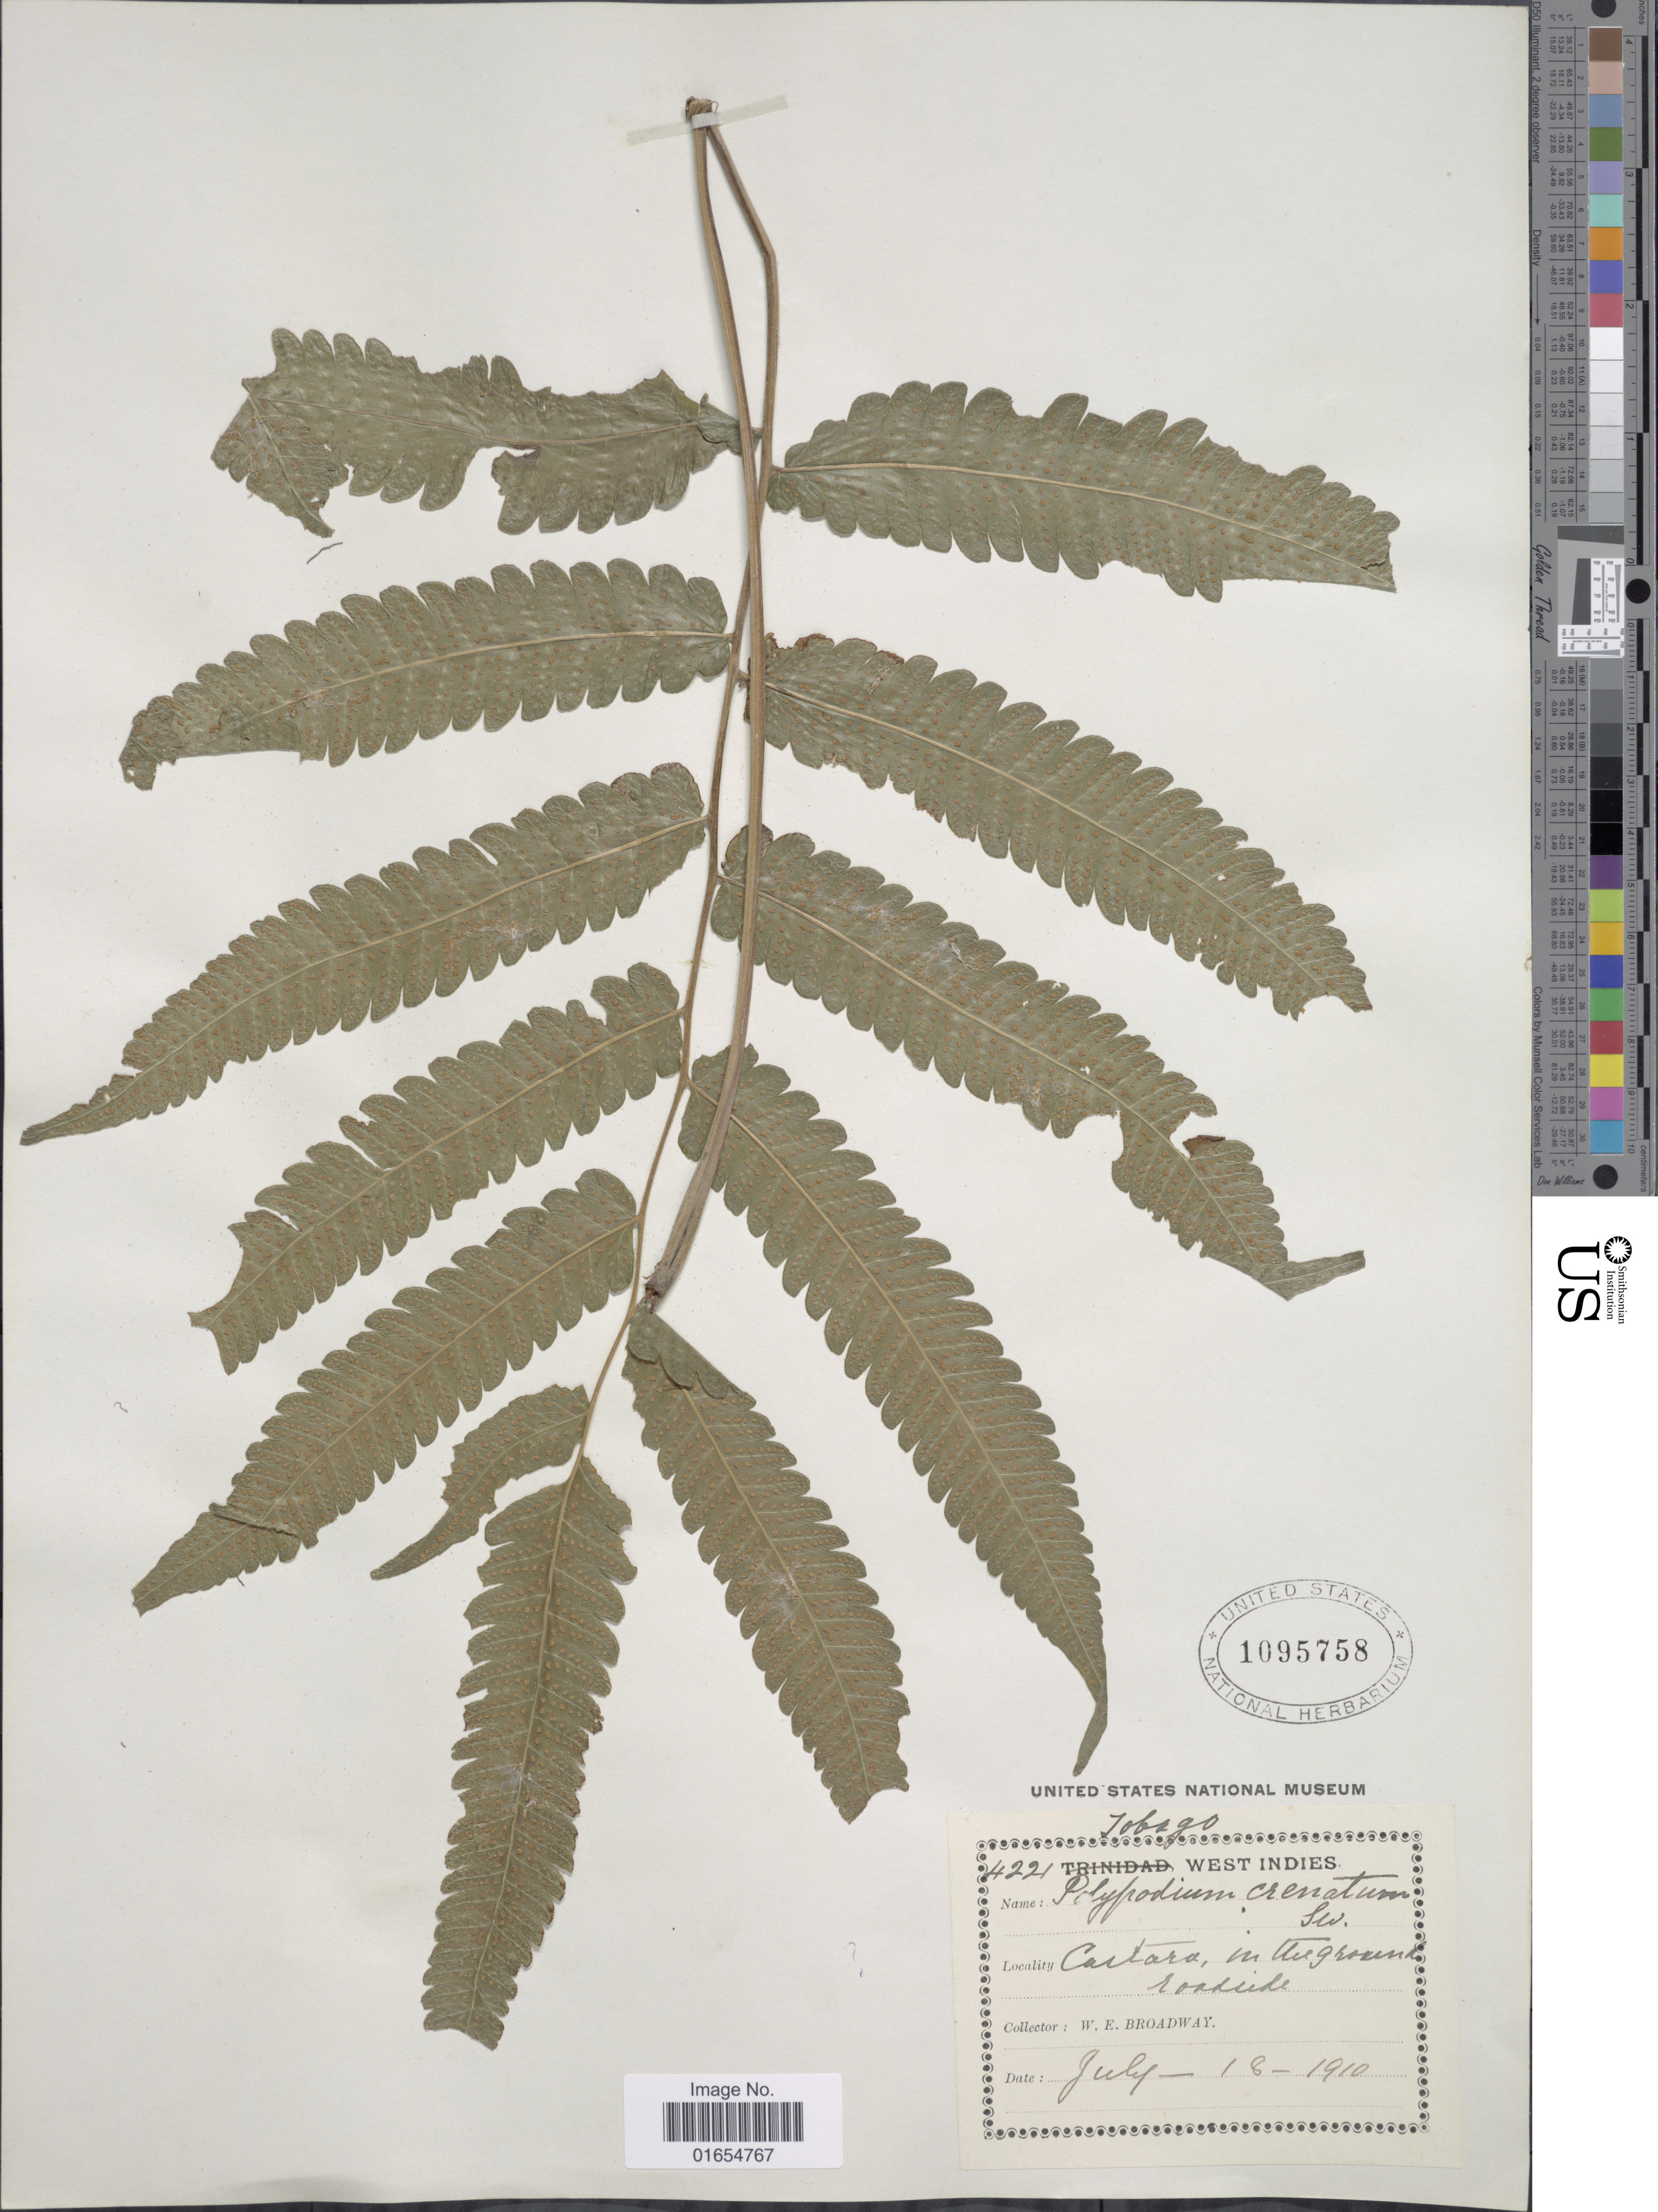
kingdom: Plantae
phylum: Tracheophyta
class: Polypodiopsida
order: Polypodiales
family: Thelypteridaceae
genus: Goniopteris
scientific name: Goniopteris poiteana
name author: (Bory) Ching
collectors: W. E. Broadway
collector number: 4221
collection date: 1910-07-18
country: Trinidad and Tobago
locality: Tobago, Castara, in undergroud roadside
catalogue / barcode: US 1095758